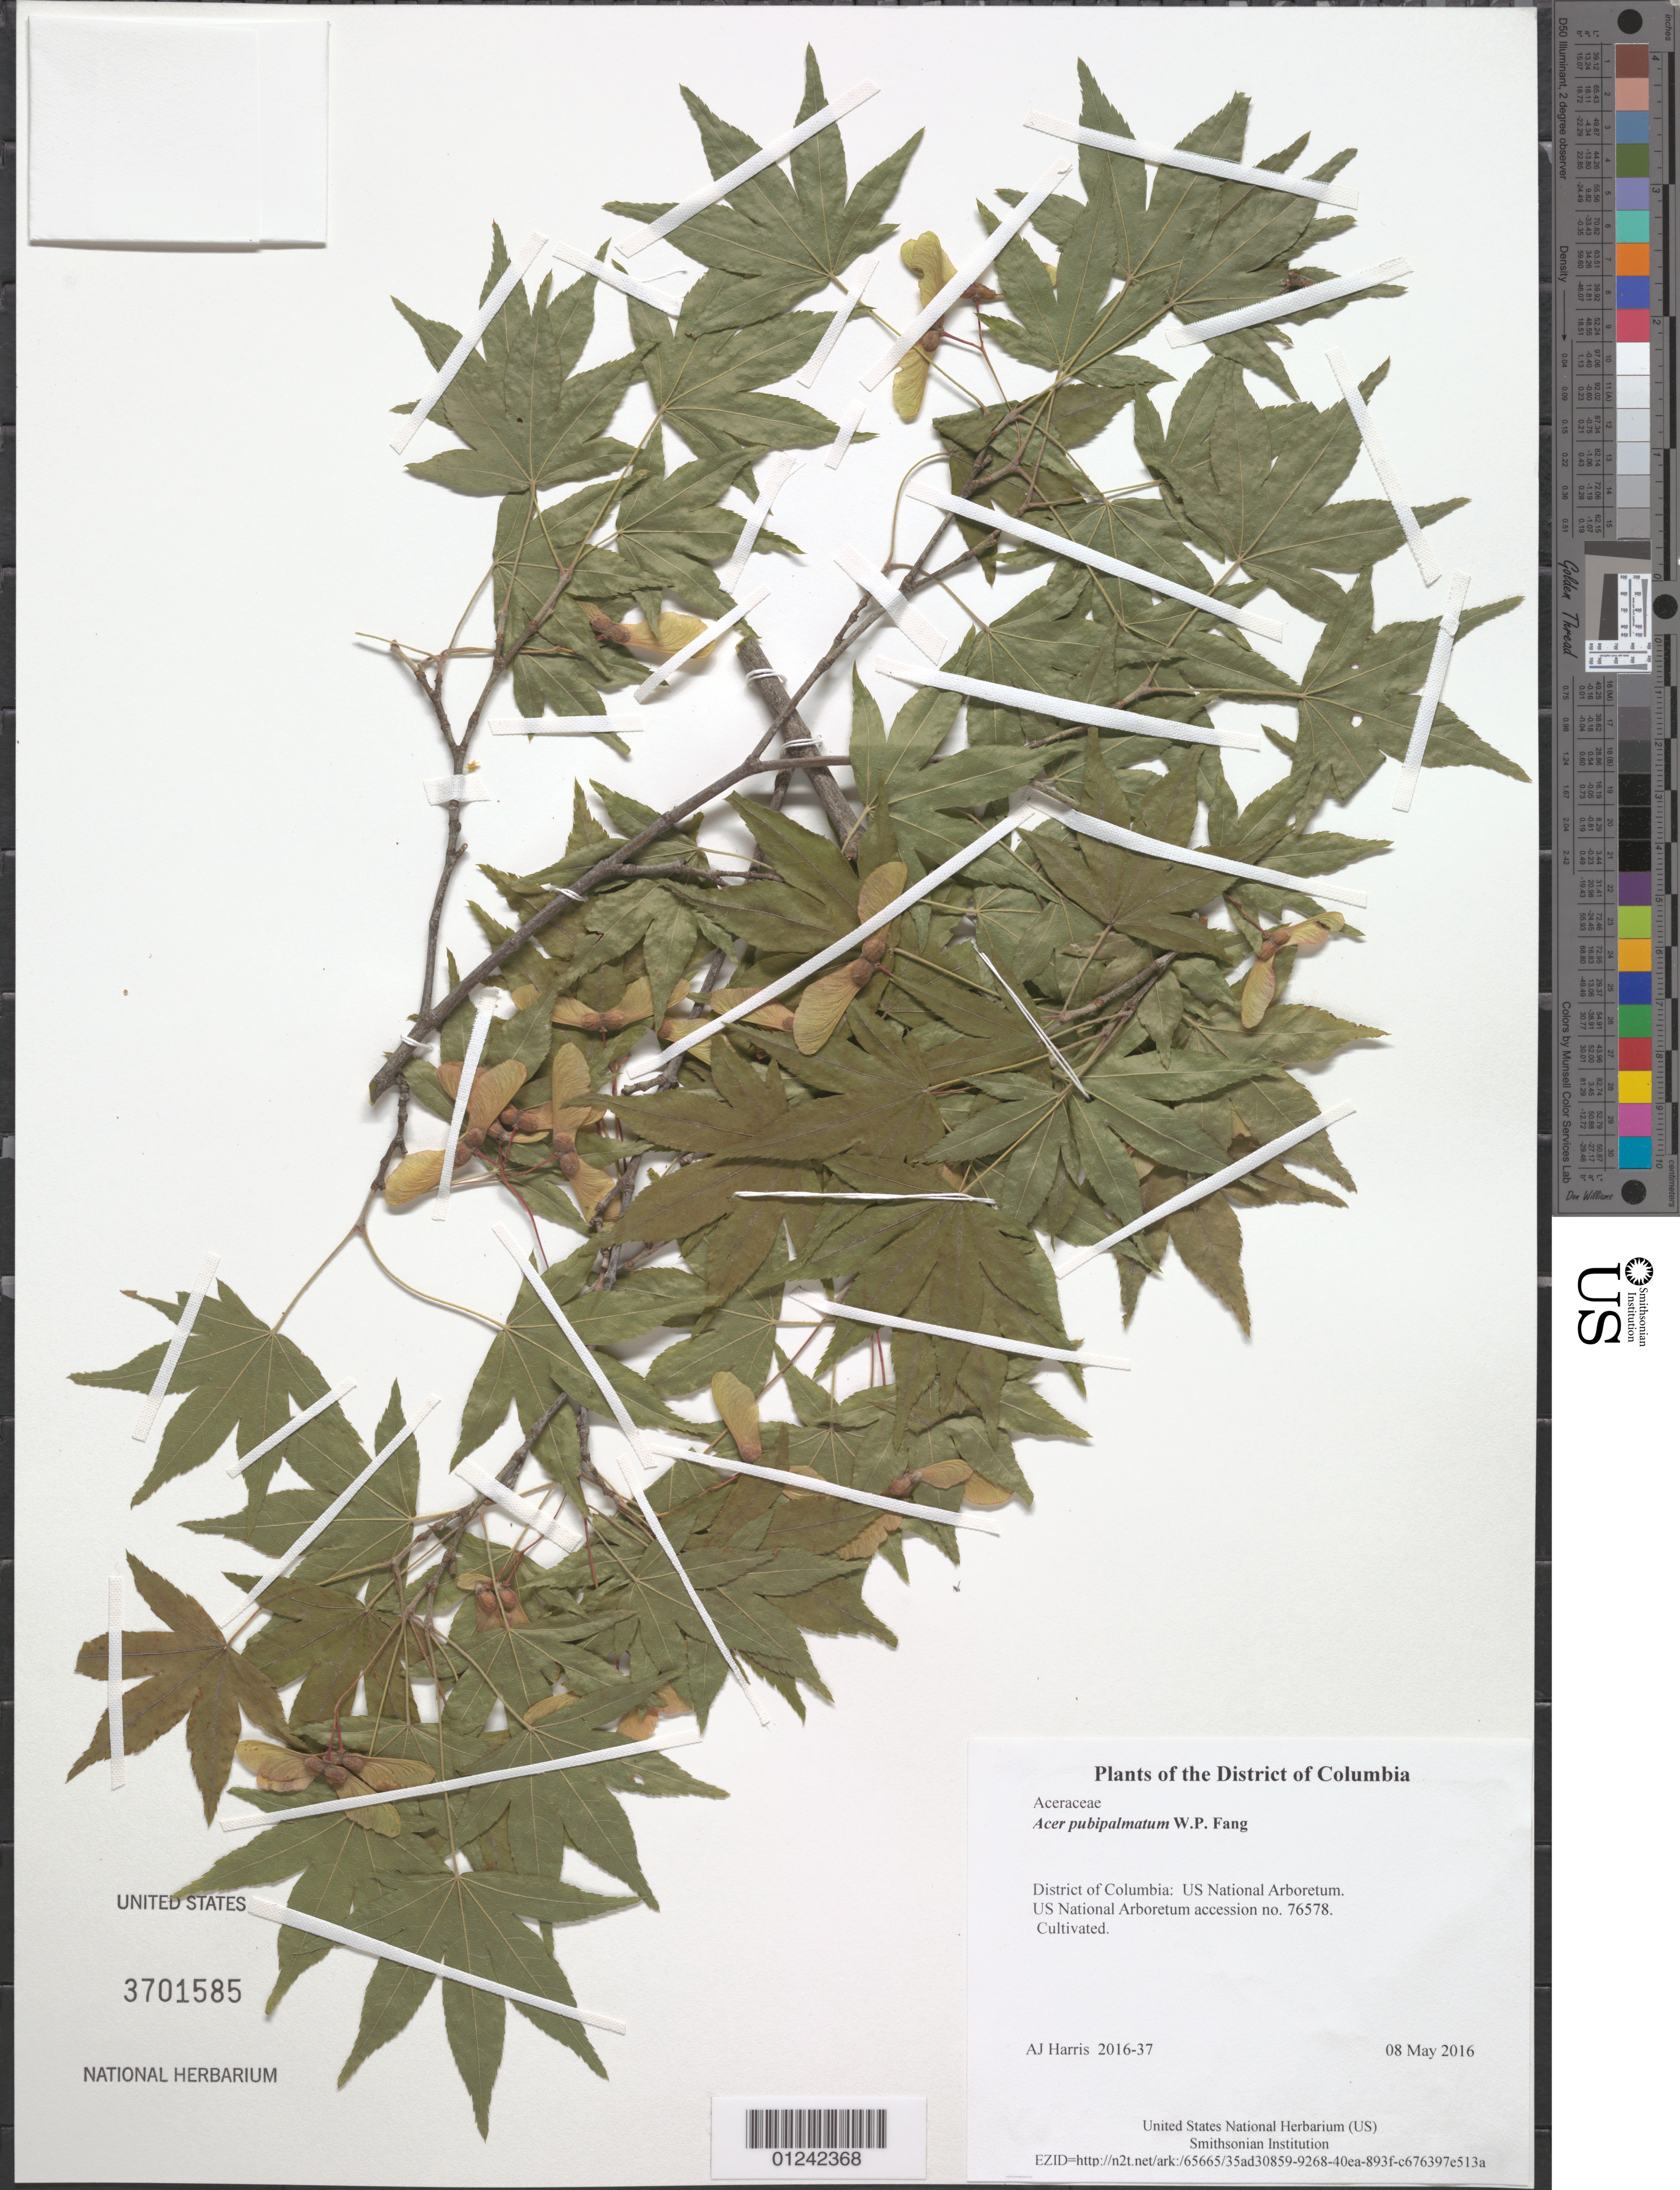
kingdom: Plantae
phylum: Tracheophyta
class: Magnoliopsida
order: Sapindales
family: Sapindaceae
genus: Acer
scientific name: Acer pubipalmatum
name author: W.P. Fang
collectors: A. J. Harris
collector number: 2016-37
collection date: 2016-05-08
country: United States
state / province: District of Columbia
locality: US National Arboretum.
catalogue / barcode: US 3701585